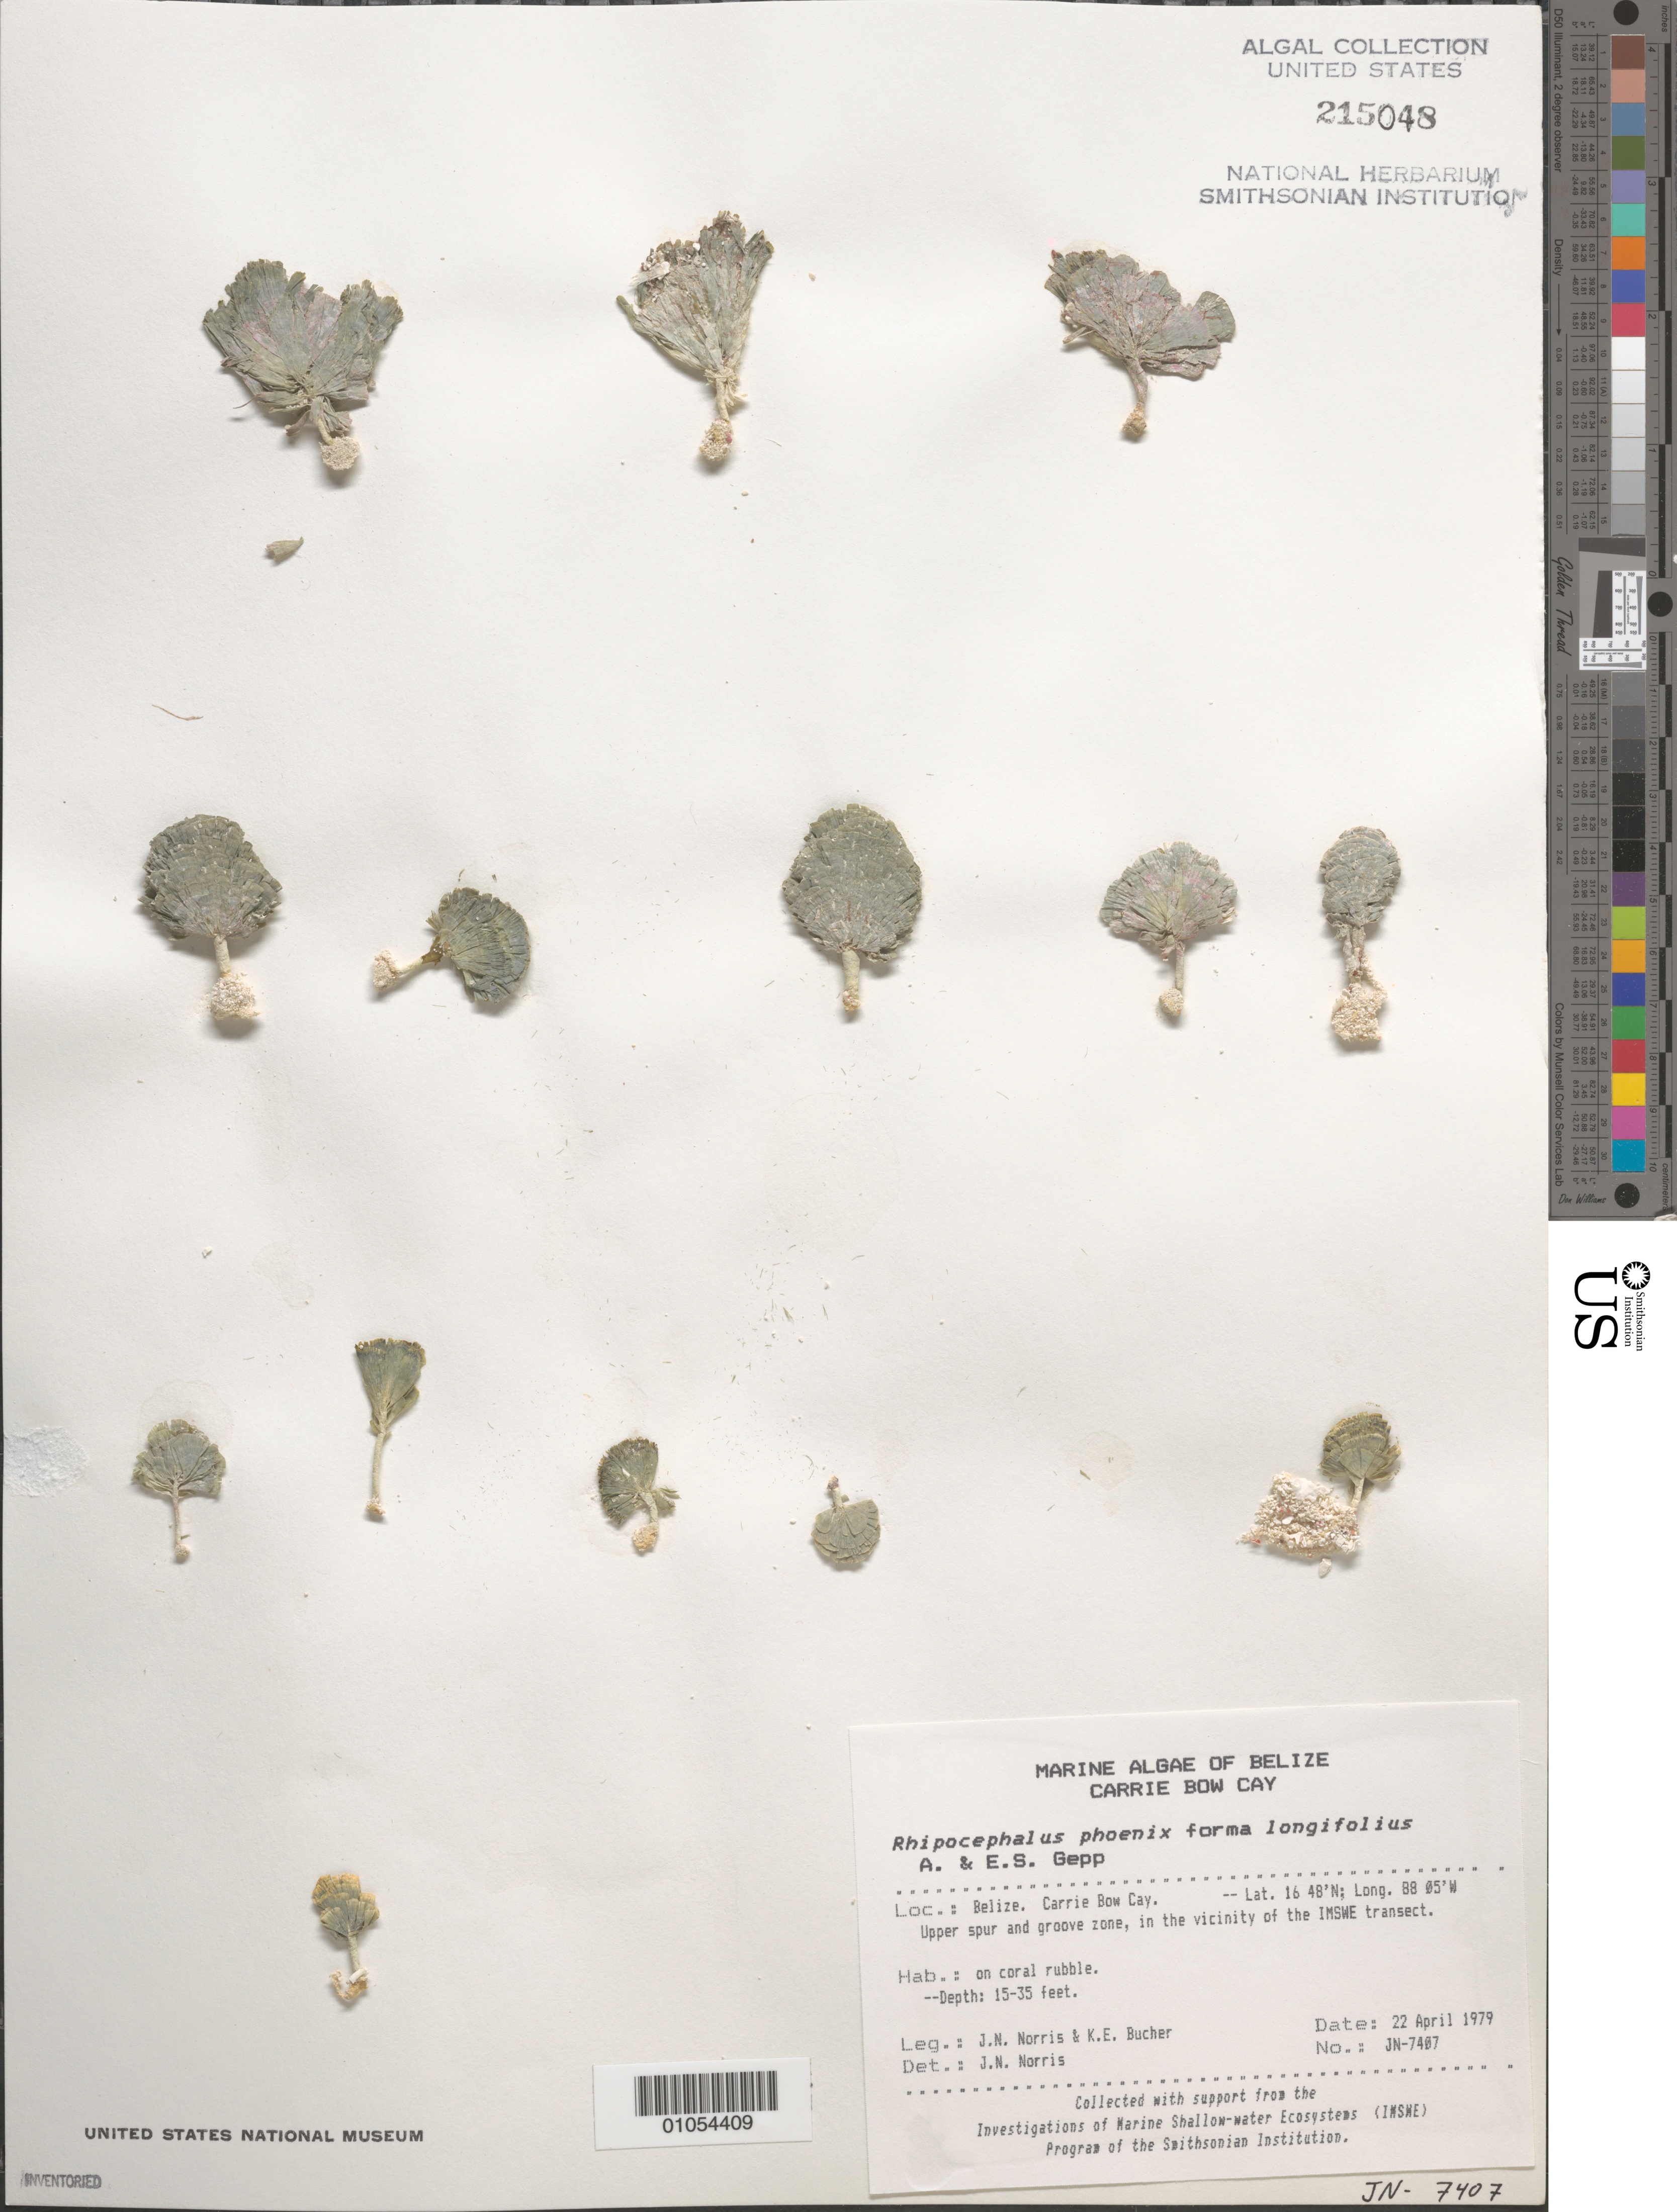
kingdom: Plantae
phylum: Chlorophyta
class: Ulvophyceae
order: Bryopsidales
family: Udoteaceae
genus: Rhipocephalus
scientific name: Rhipocephalus phoenix f. longifolius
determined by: Norris, James N.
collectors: J. N. Norris & K. E. Bucher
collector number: JN-7407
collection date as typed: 22 Apr 1979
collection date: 1979-04-22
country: Belize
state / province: Stann Creek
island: Carrie Bow Cay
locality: Upper spur and groove zone, in IMSWE transect area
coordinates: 16 48'N, 88 05'W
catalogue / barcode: US 215048